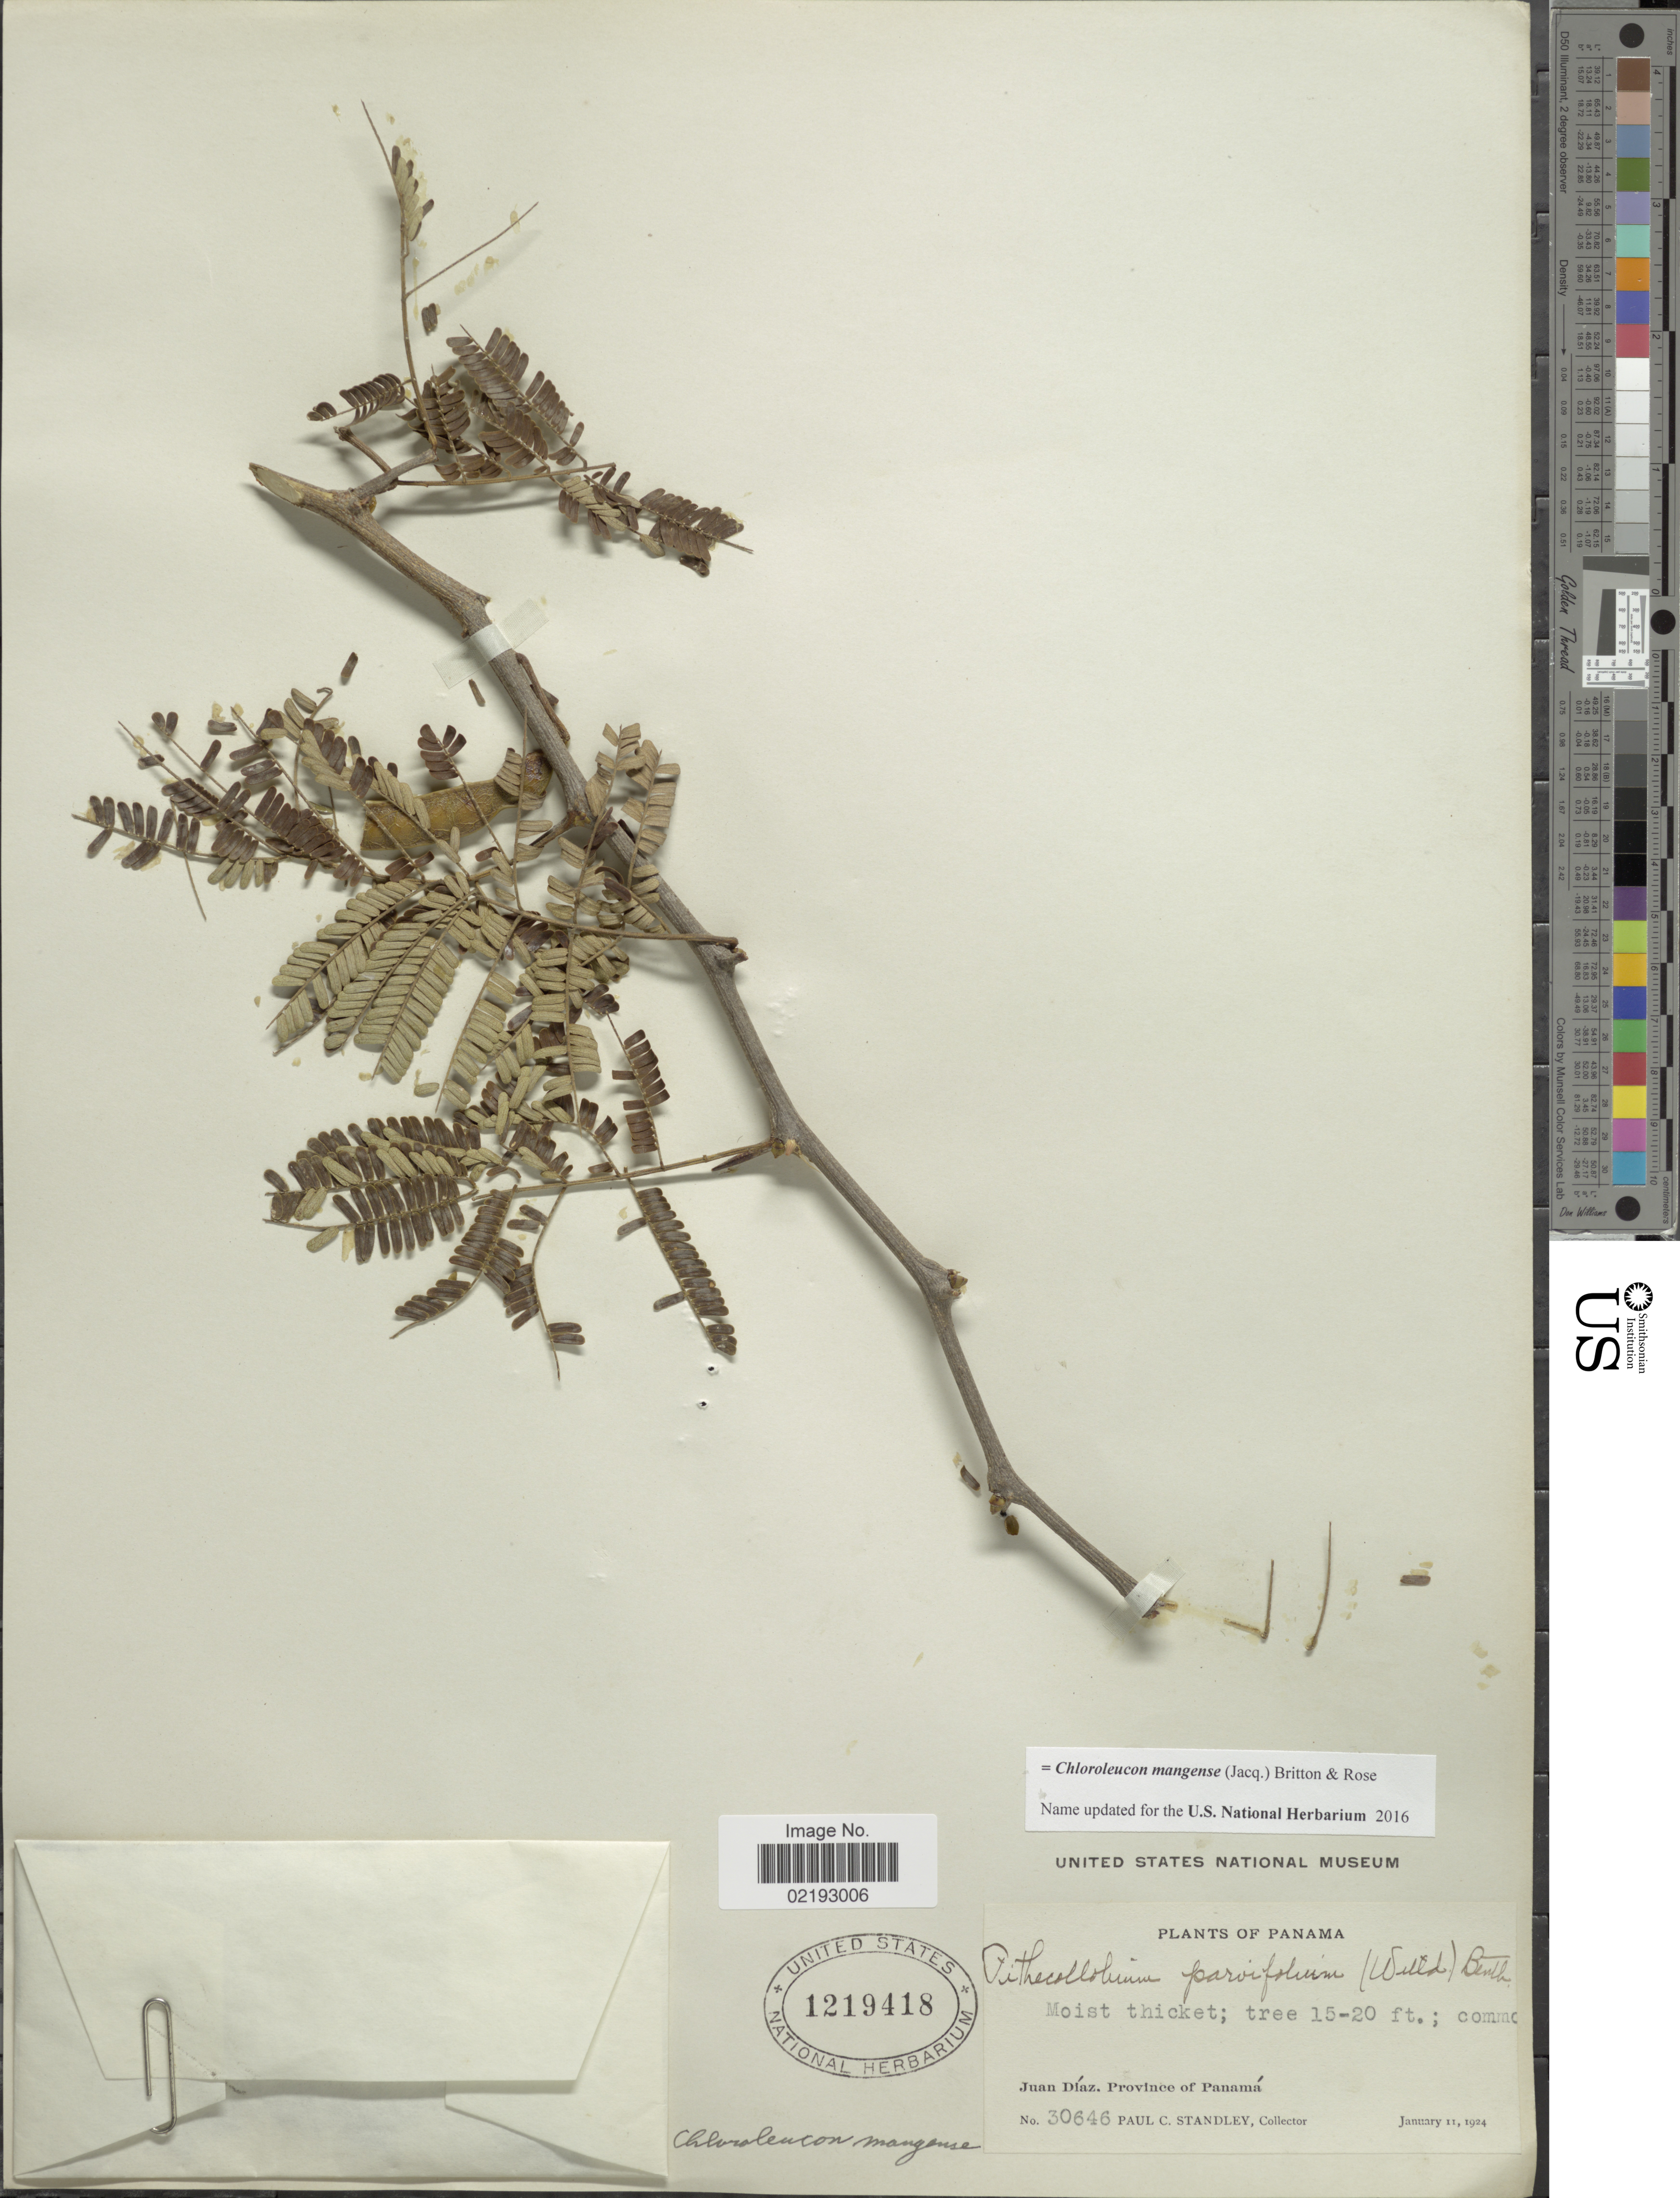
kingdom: Plantae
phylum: Tracheophyta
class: Magnoliopsida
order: Fabales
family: Fabaceae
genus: Chloroleucon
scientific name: Chloroleucon mangense var. mangense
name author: (Jacq.) Britton & Rose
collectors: P. C. Standley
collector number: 30646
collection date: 1924-01-11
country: Panama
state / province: Panamá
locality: Juan Diaz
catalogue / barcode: US 1219418